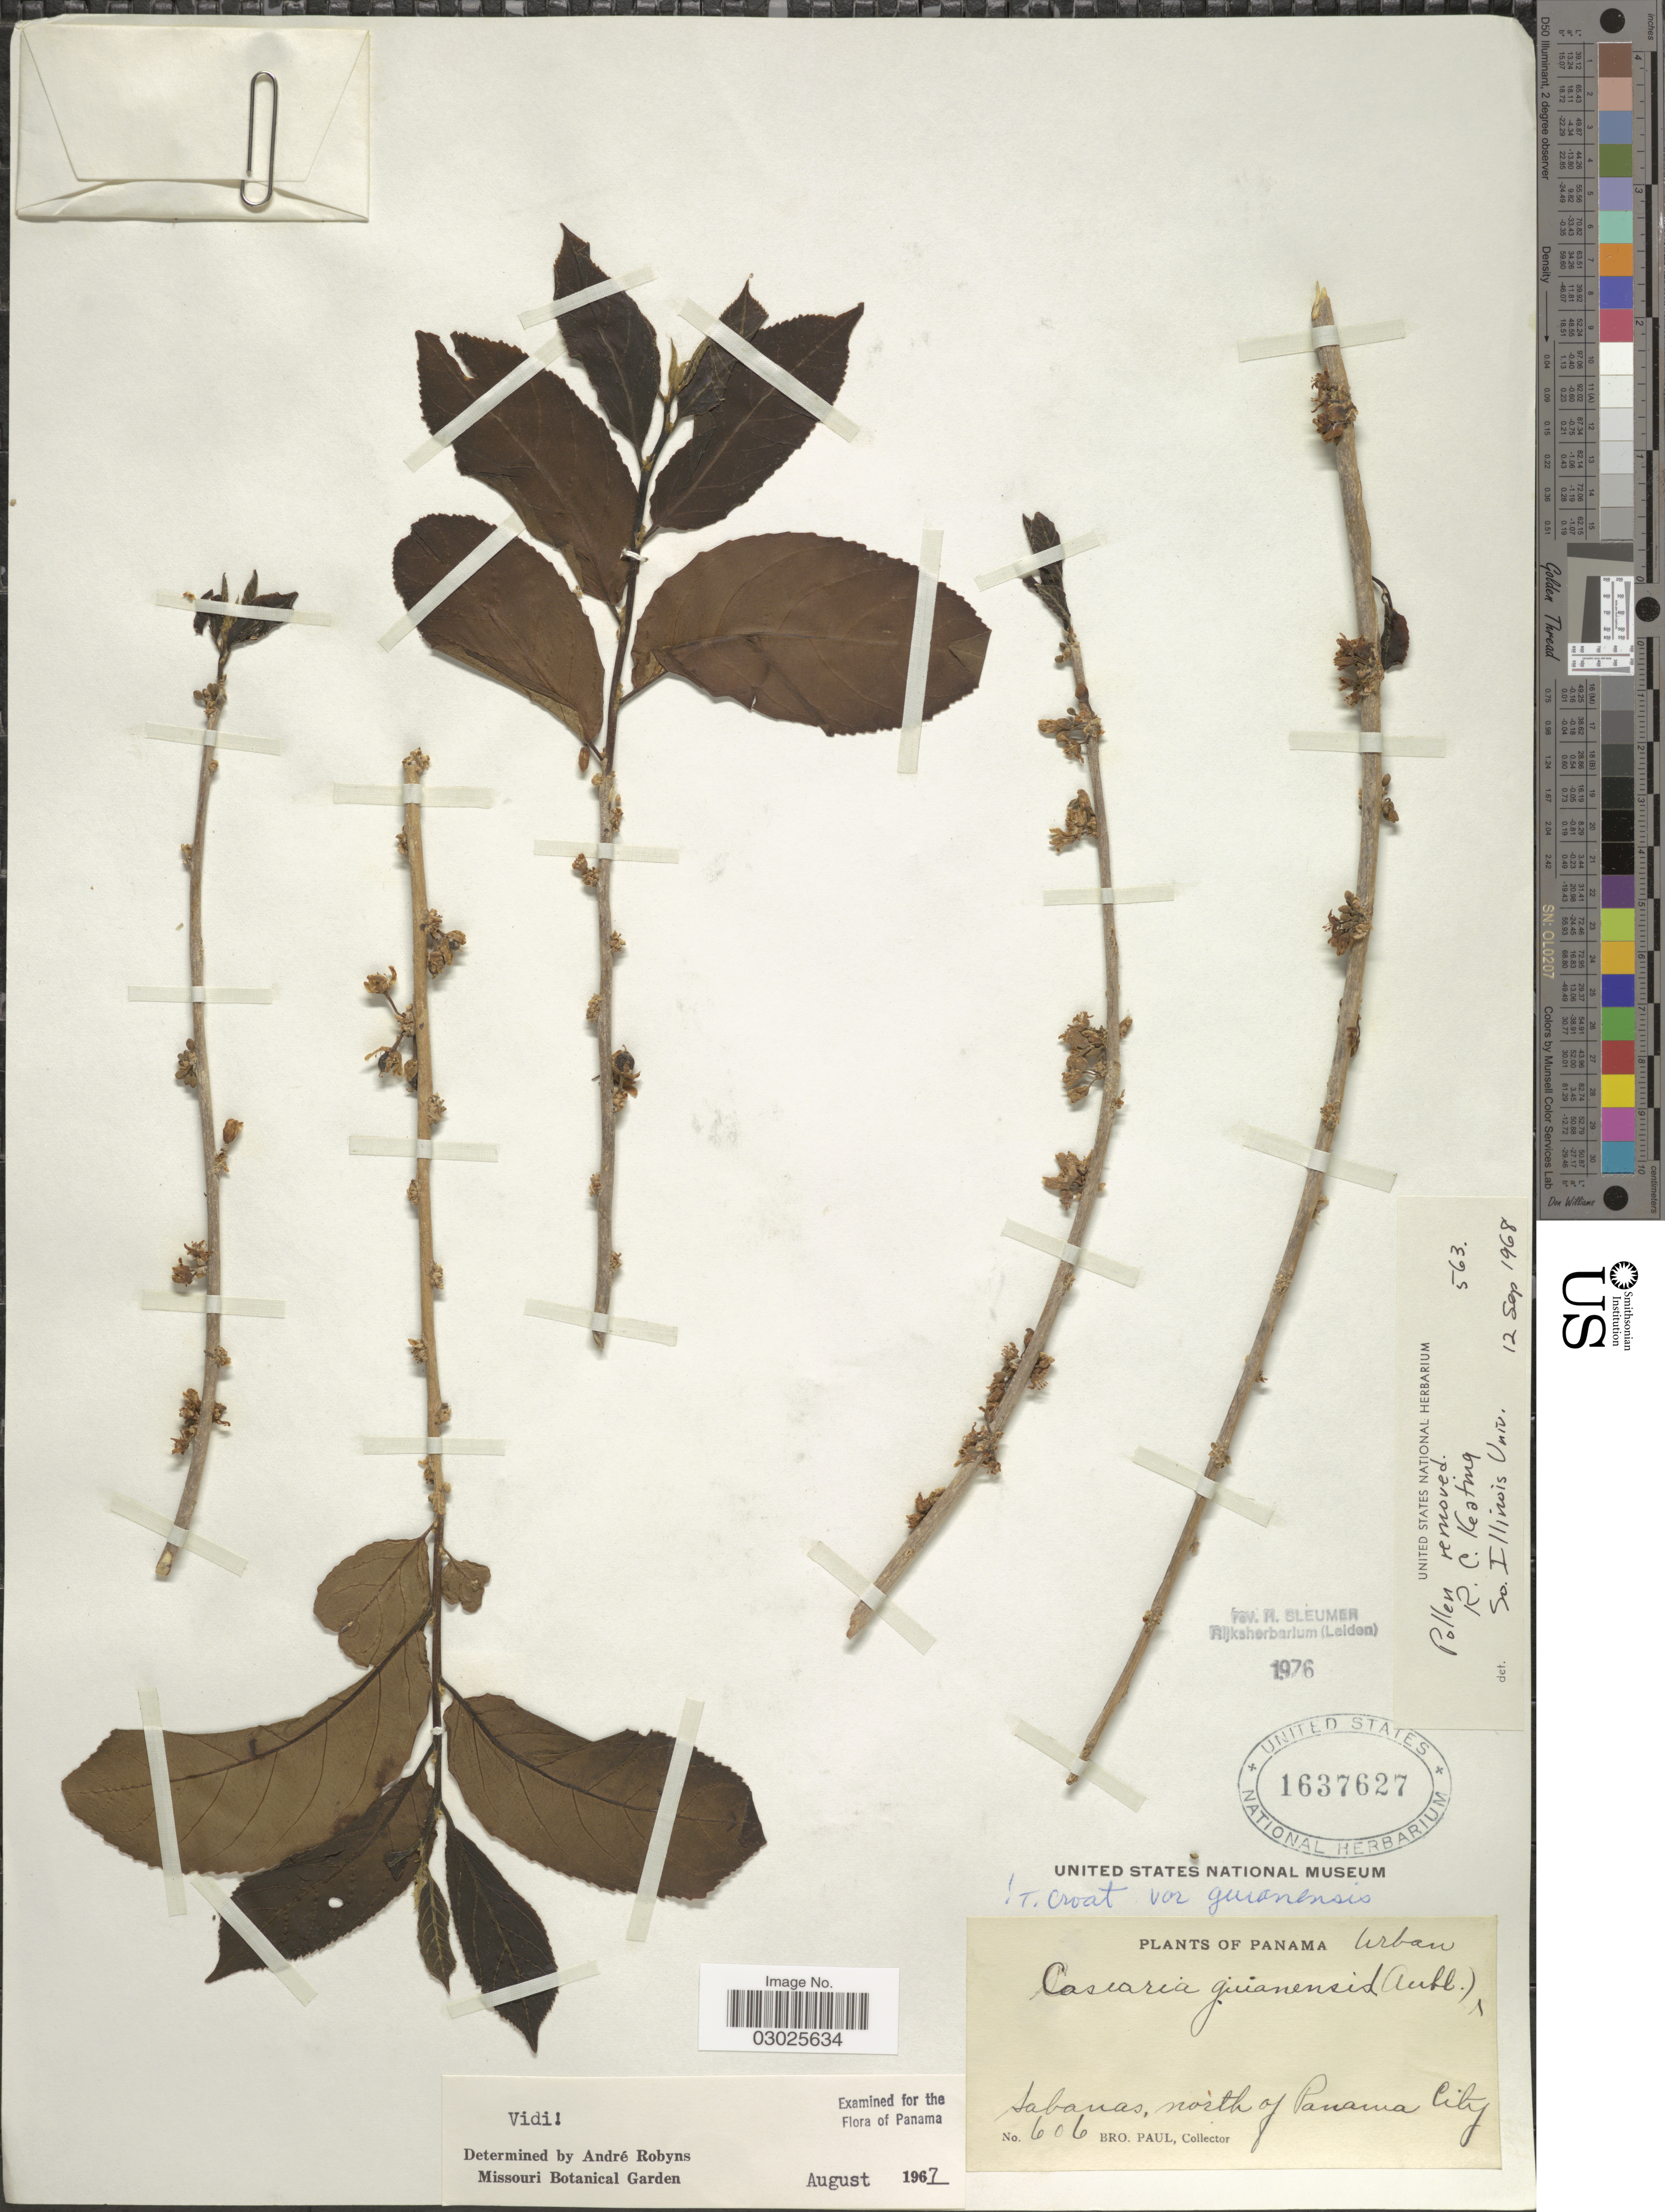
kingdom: Plantae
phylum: Tracheophyta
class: Magnoliopsida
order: Malpighiales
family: Salicaceae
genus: Casearia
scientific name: Casearia guianensis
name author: (Aubl.) Urb.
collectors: B. Paul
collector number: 606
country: Panama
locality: Sabanas, north of Panama City.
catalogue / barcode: US 1637627